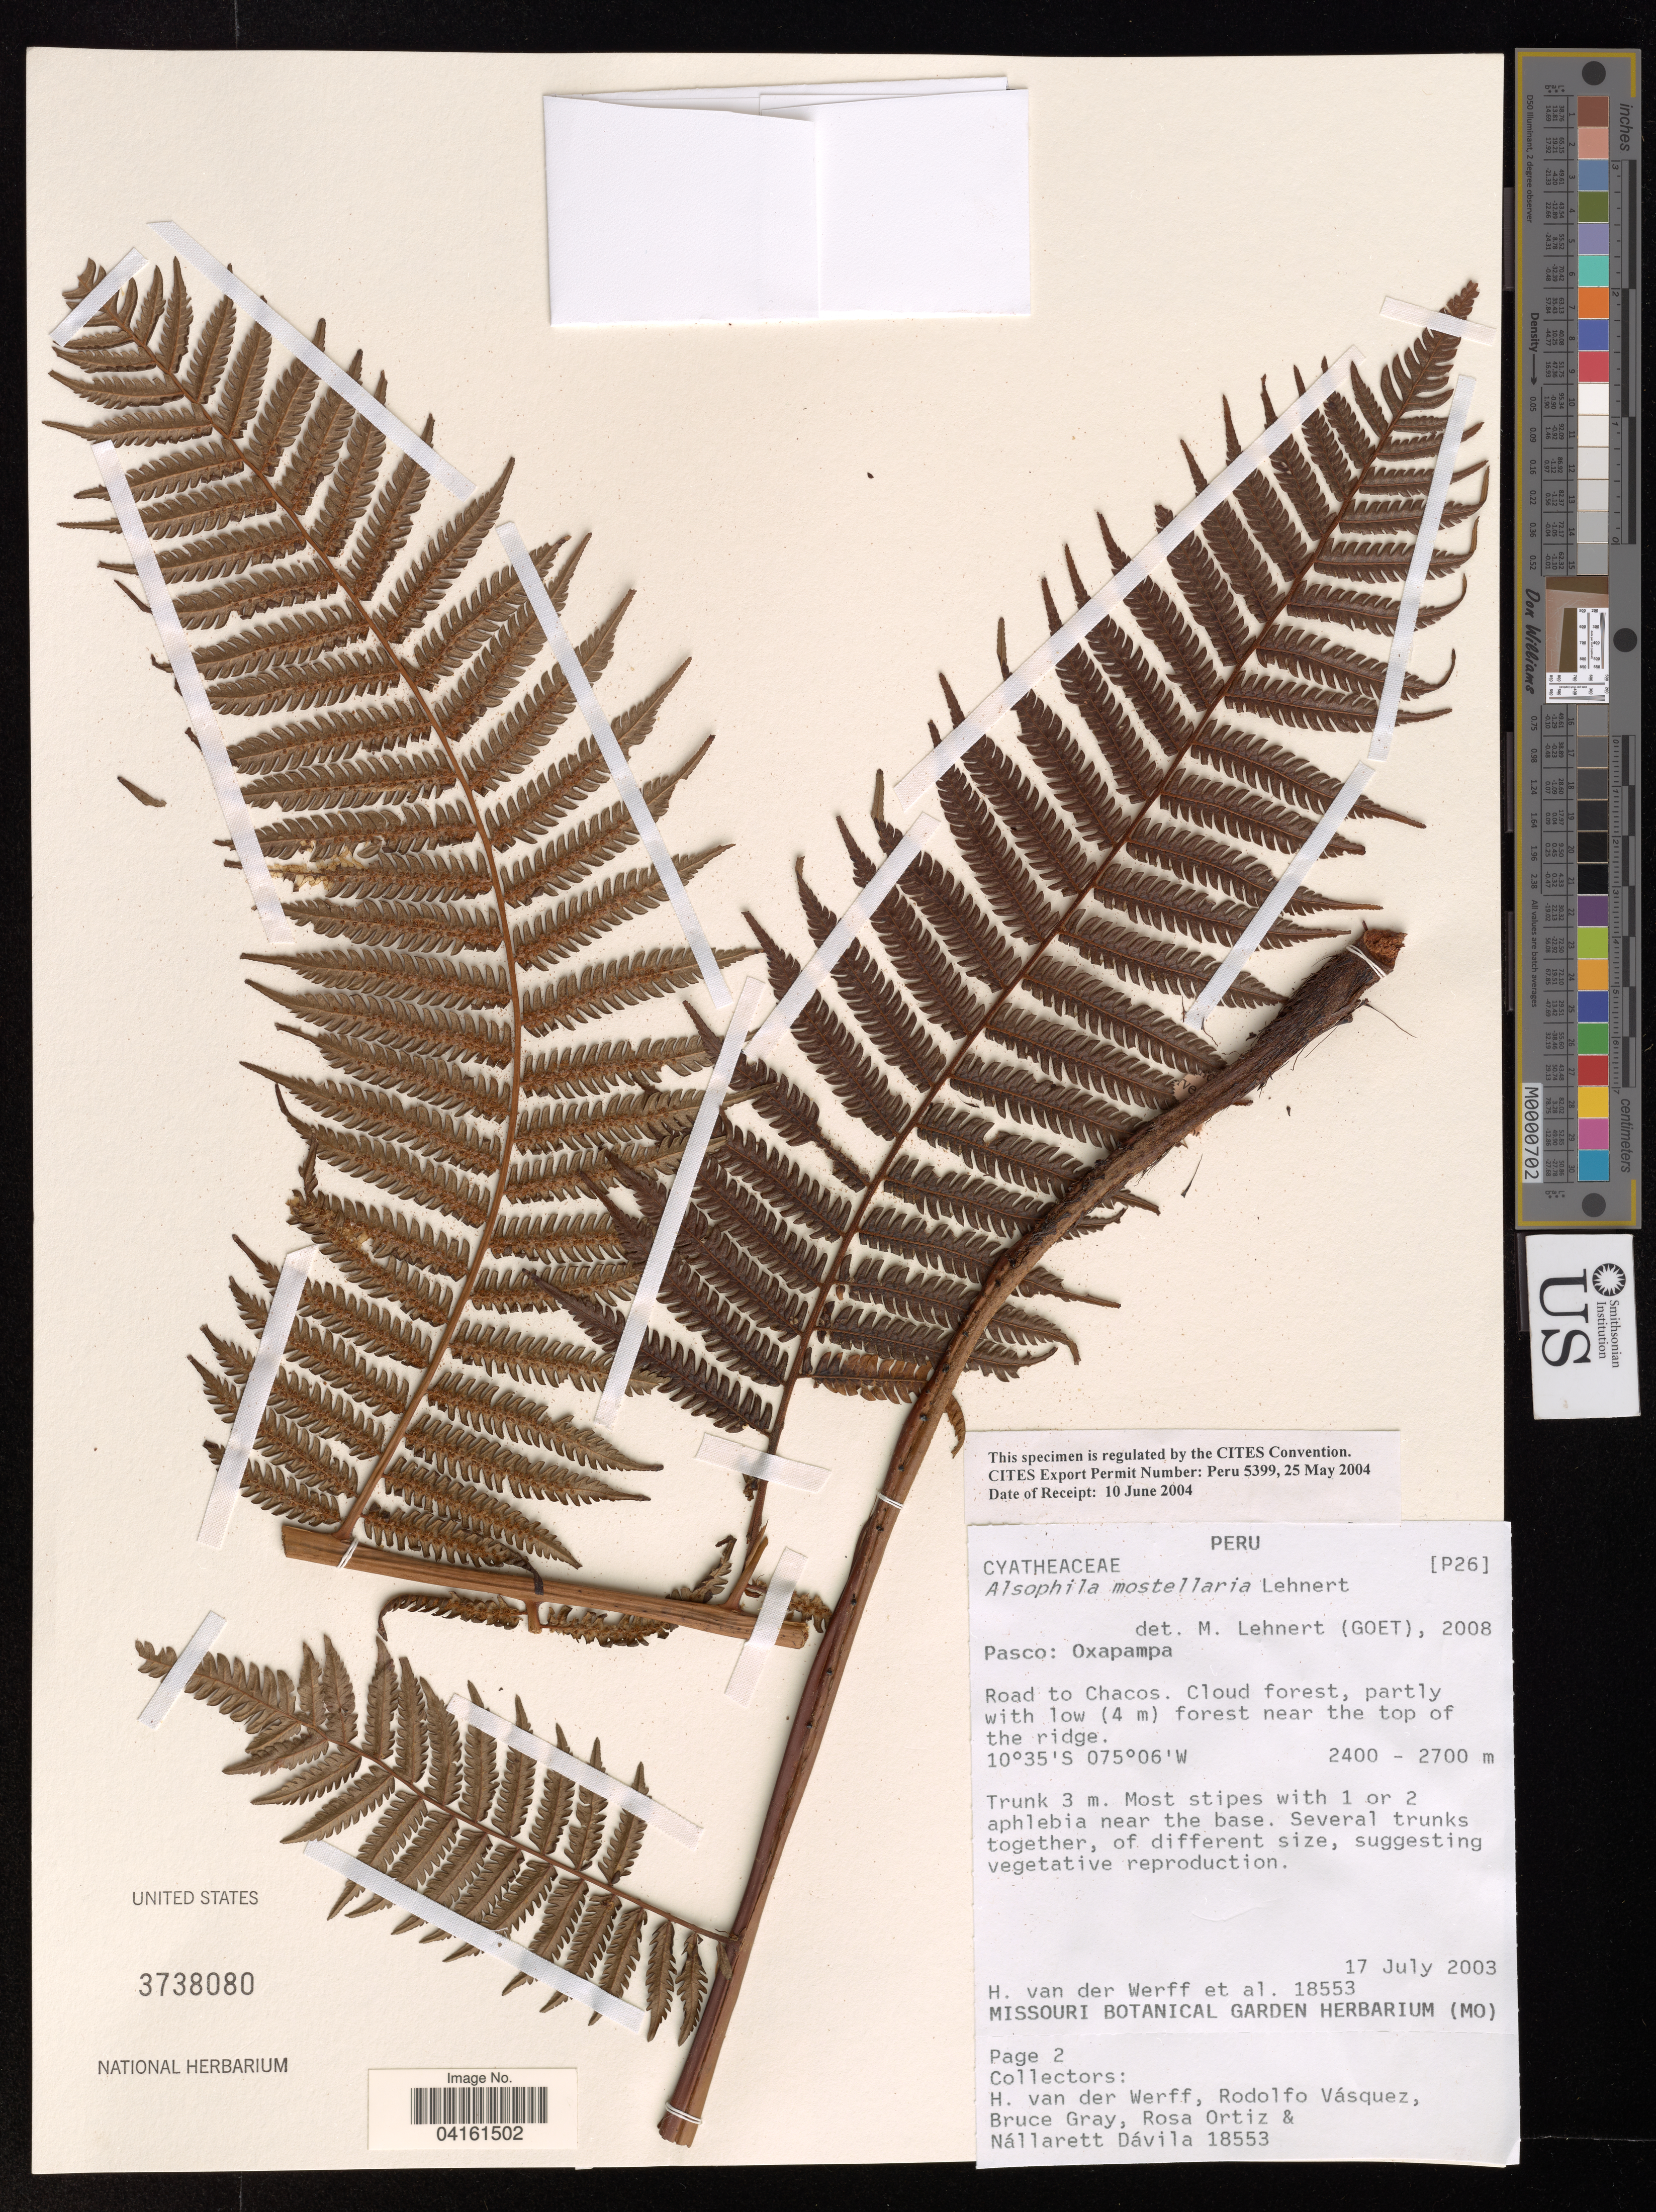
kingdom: Plantae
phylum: Tracheophyta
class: Polypodiopsida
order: Cyatheales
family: Cyatheaceae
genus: Alsophila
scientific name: Alsophila mostellaria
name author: Lehnert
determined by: Lehnert, M., (GOET)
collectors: H. van der Werff & et al.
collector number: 18553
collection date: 2003-07-17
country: Peru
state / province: Pasco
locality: Oxapampa. Road to Chacos.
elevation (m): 2400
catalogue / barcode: US 3738080